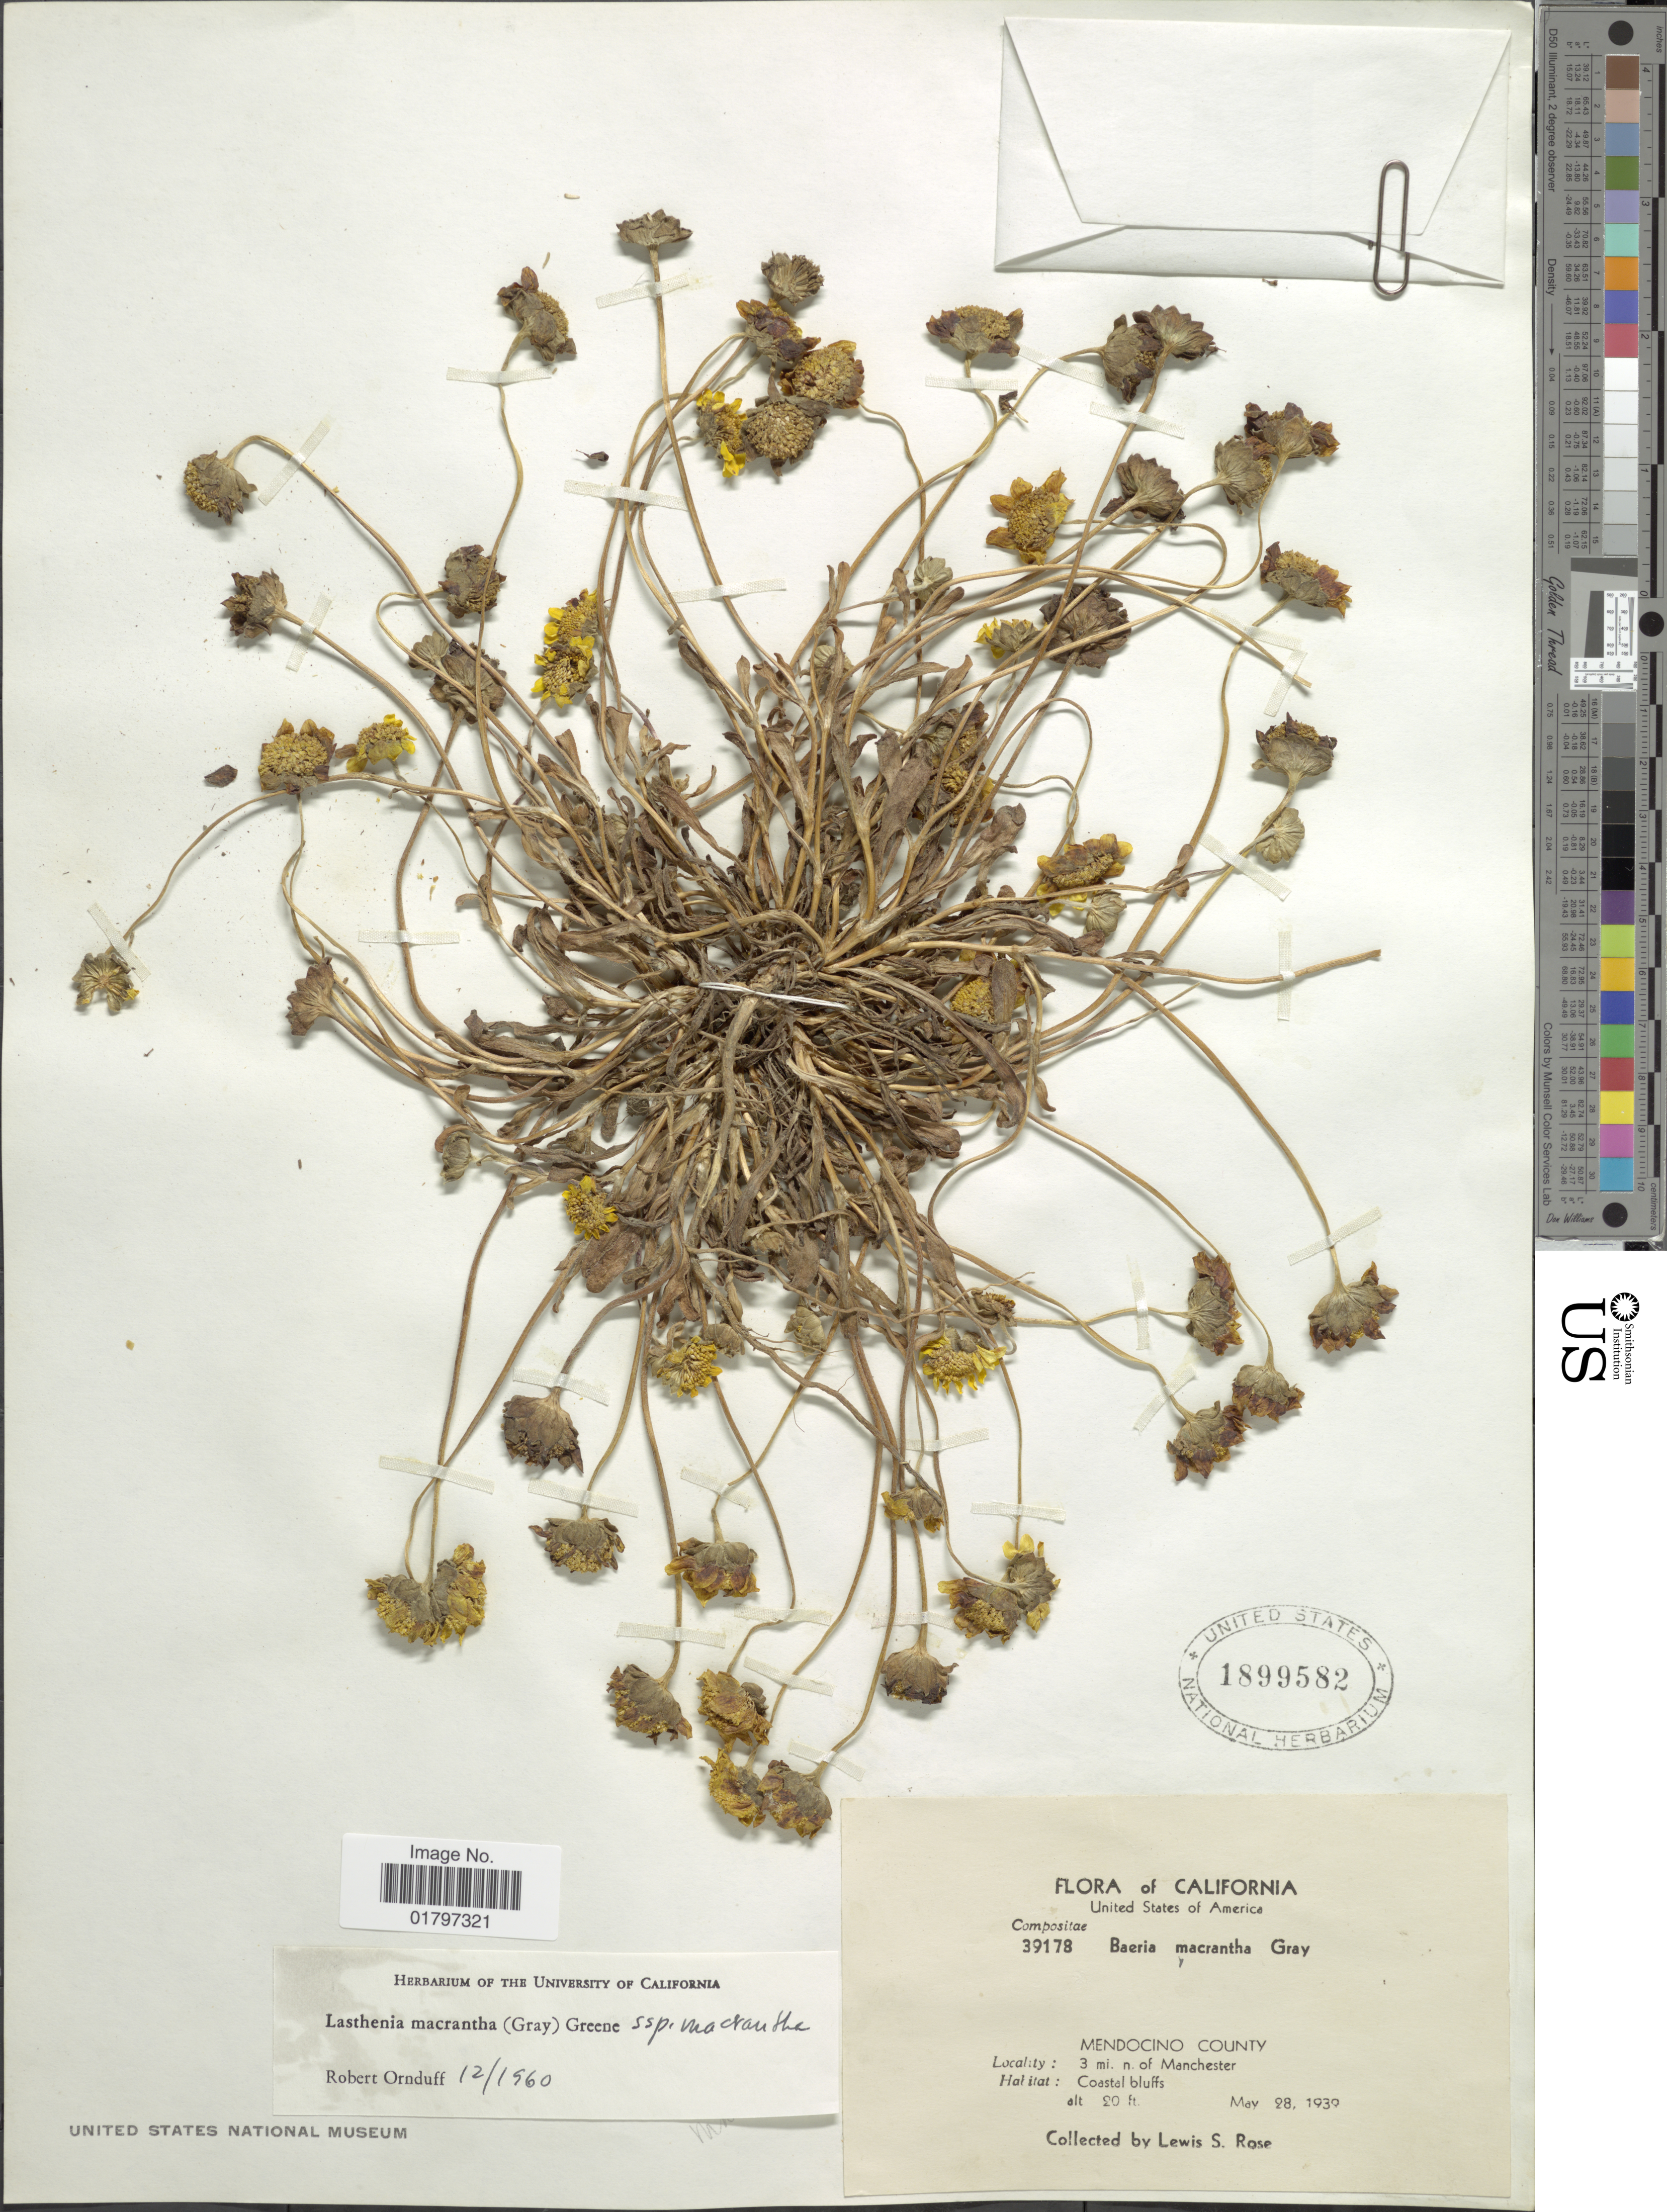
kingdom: Plantae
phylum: Tracheophyta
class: Magnoliopsida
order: Asterales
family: Asteraceae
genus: Lasthenia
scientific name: Lasthenia lasthemia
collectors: L. S. Rose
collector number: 39178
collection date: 1939-05-28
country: United States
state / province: California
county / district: Mendocino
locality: Mendocino County. 3 mi. n. of Manchester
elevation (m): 6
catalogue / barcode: US 1899582